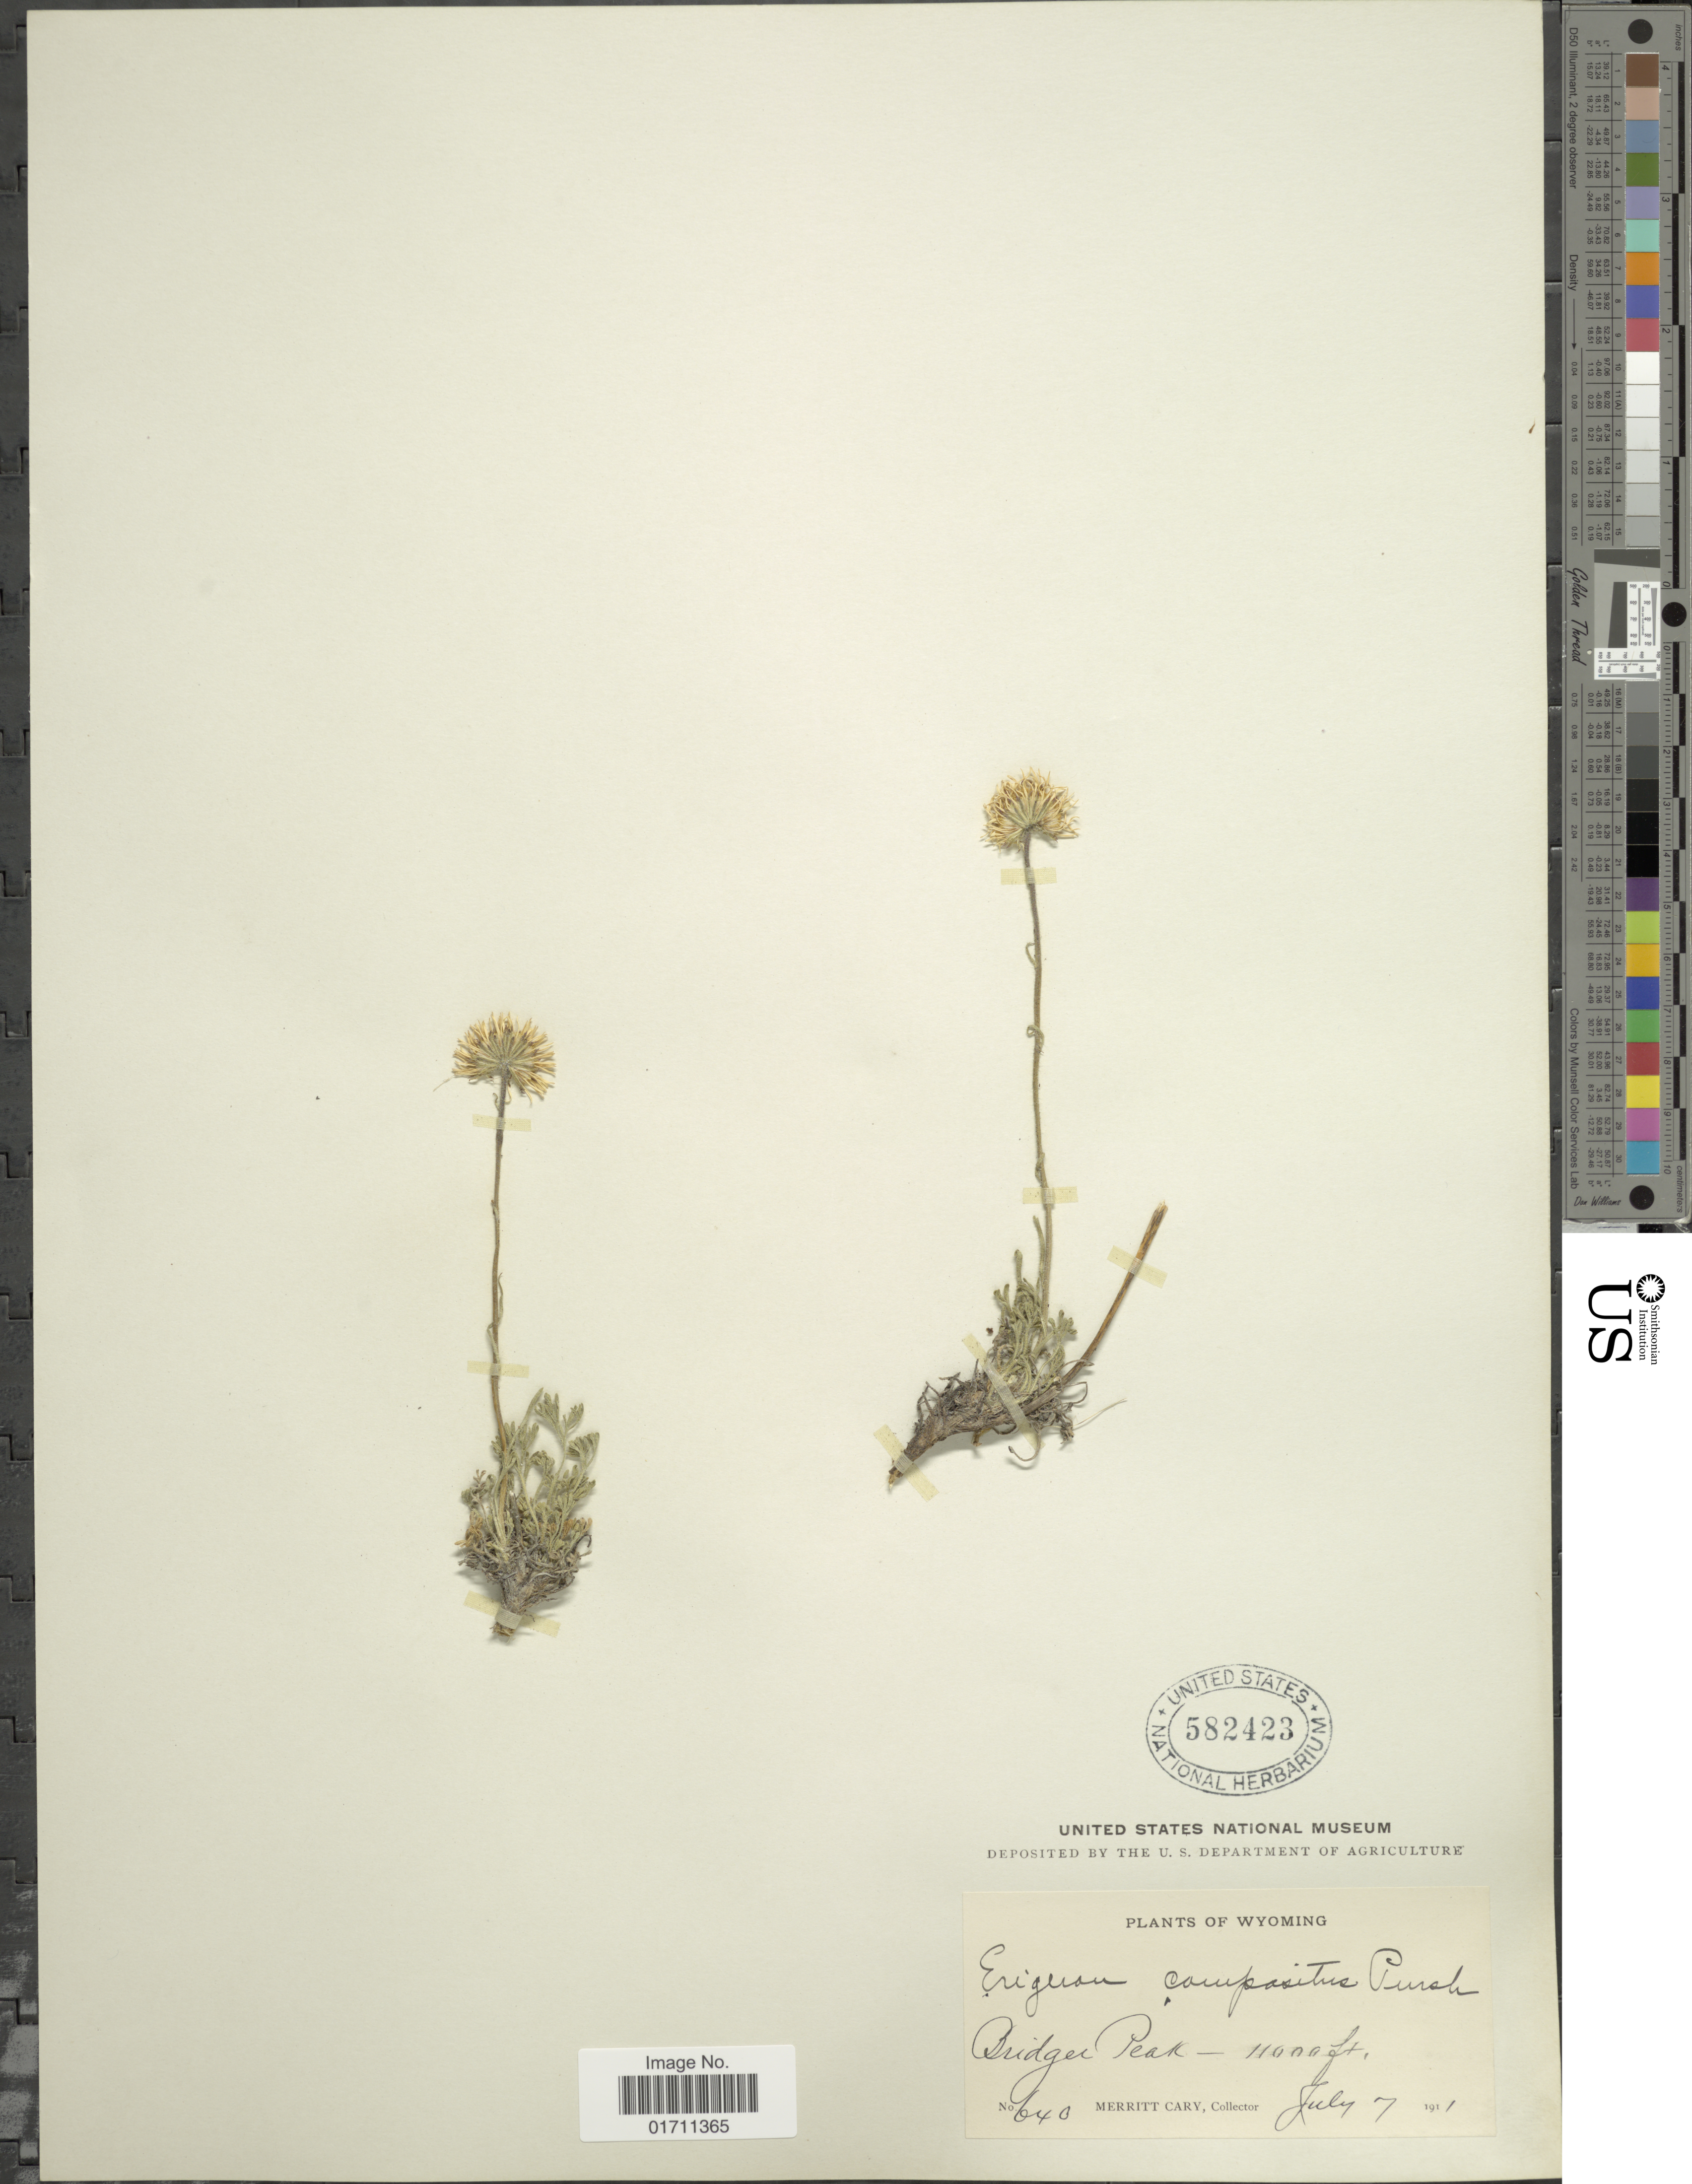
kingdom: Plantae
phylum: Tracheophyta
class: Magnoliopsida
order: Asterales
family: Asteraceae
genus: Erigeron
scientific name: Erigeron compositus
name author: Pursh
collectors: M. Cary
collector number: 640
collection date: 1911-07-07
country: United States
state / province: Wyoming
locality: Bridger Peak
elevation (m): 3353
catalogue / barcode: US 582423